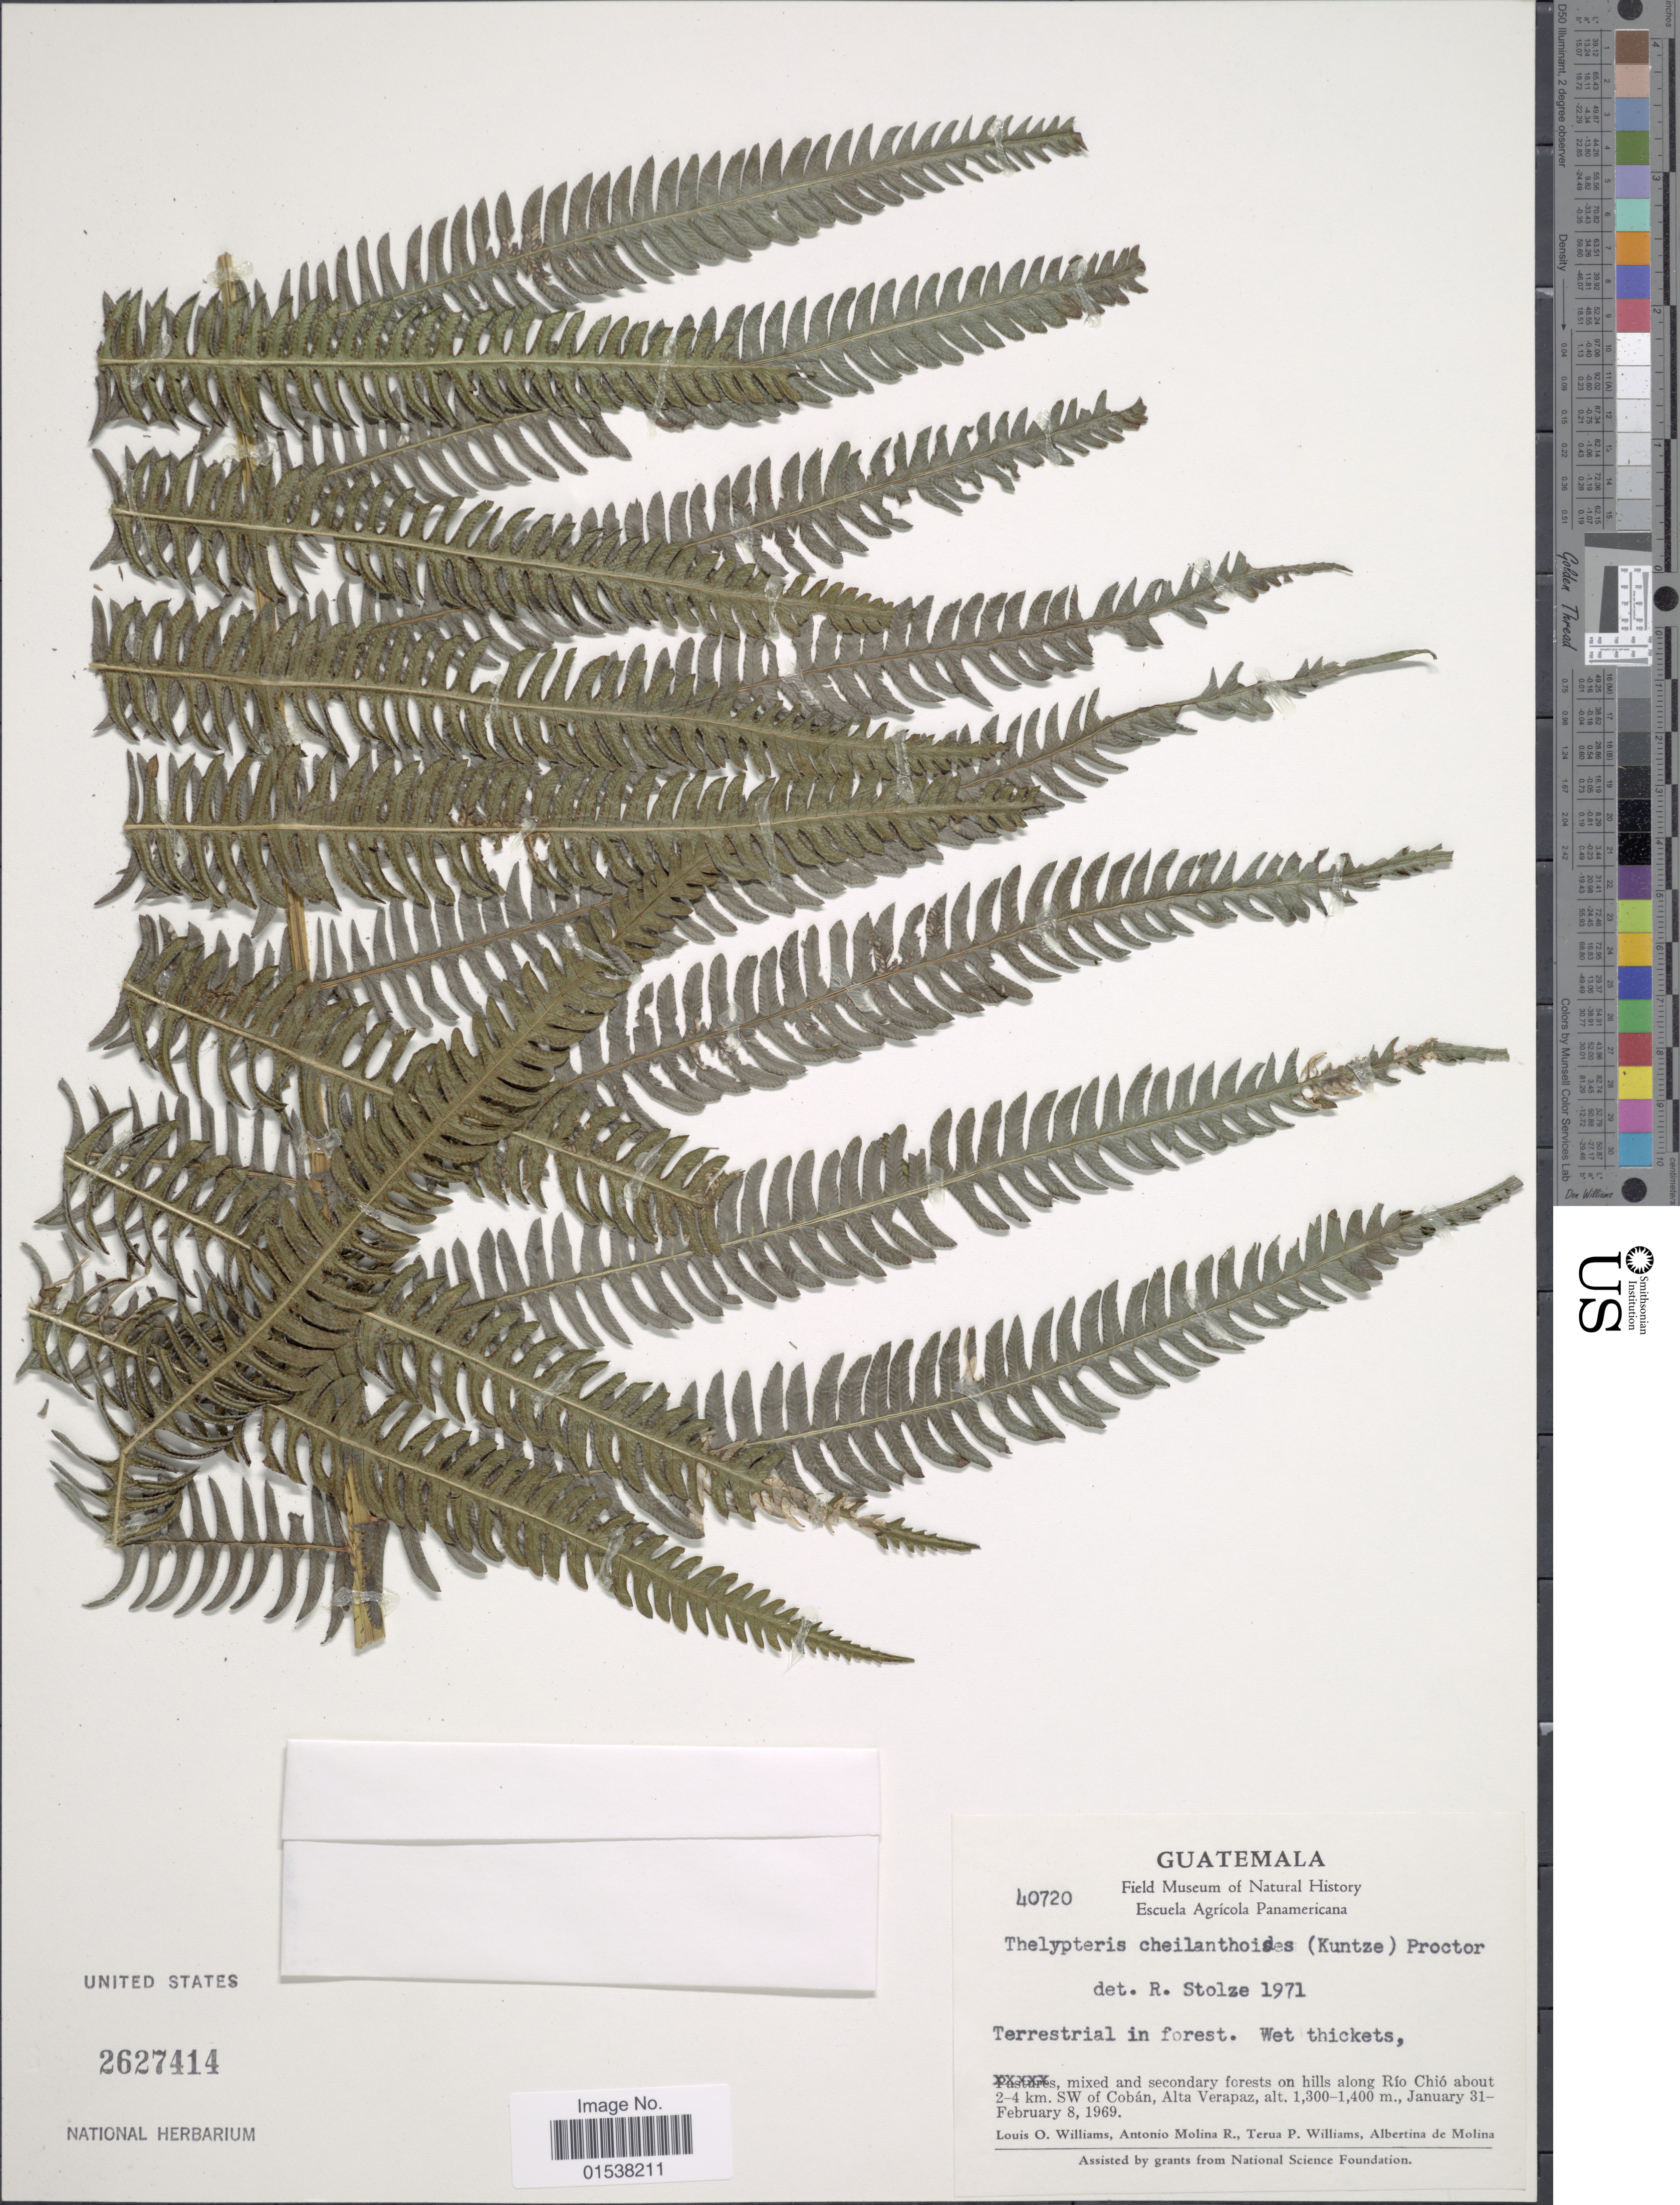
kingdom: Plantae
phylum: Tracheophyta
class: Polypodiopsida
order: Polypodiales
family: Thelypteridaceae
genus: Amauropelta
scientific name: Amauropelta cheilanthoides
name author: (Kunze) Á. Löve & D. Löve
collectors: L. O. Williams, A. Molina R., T. P. Williams & A. R. Molina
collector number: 40720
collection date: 1969-01-31/1969-02-08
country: Guatemala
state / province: Alta Verapaz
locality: Mixed and secondary forests on hills along rio Chio about 2-4 km SW of Coban, Alta Verapaz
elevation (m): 1300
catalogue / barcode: US 2627414